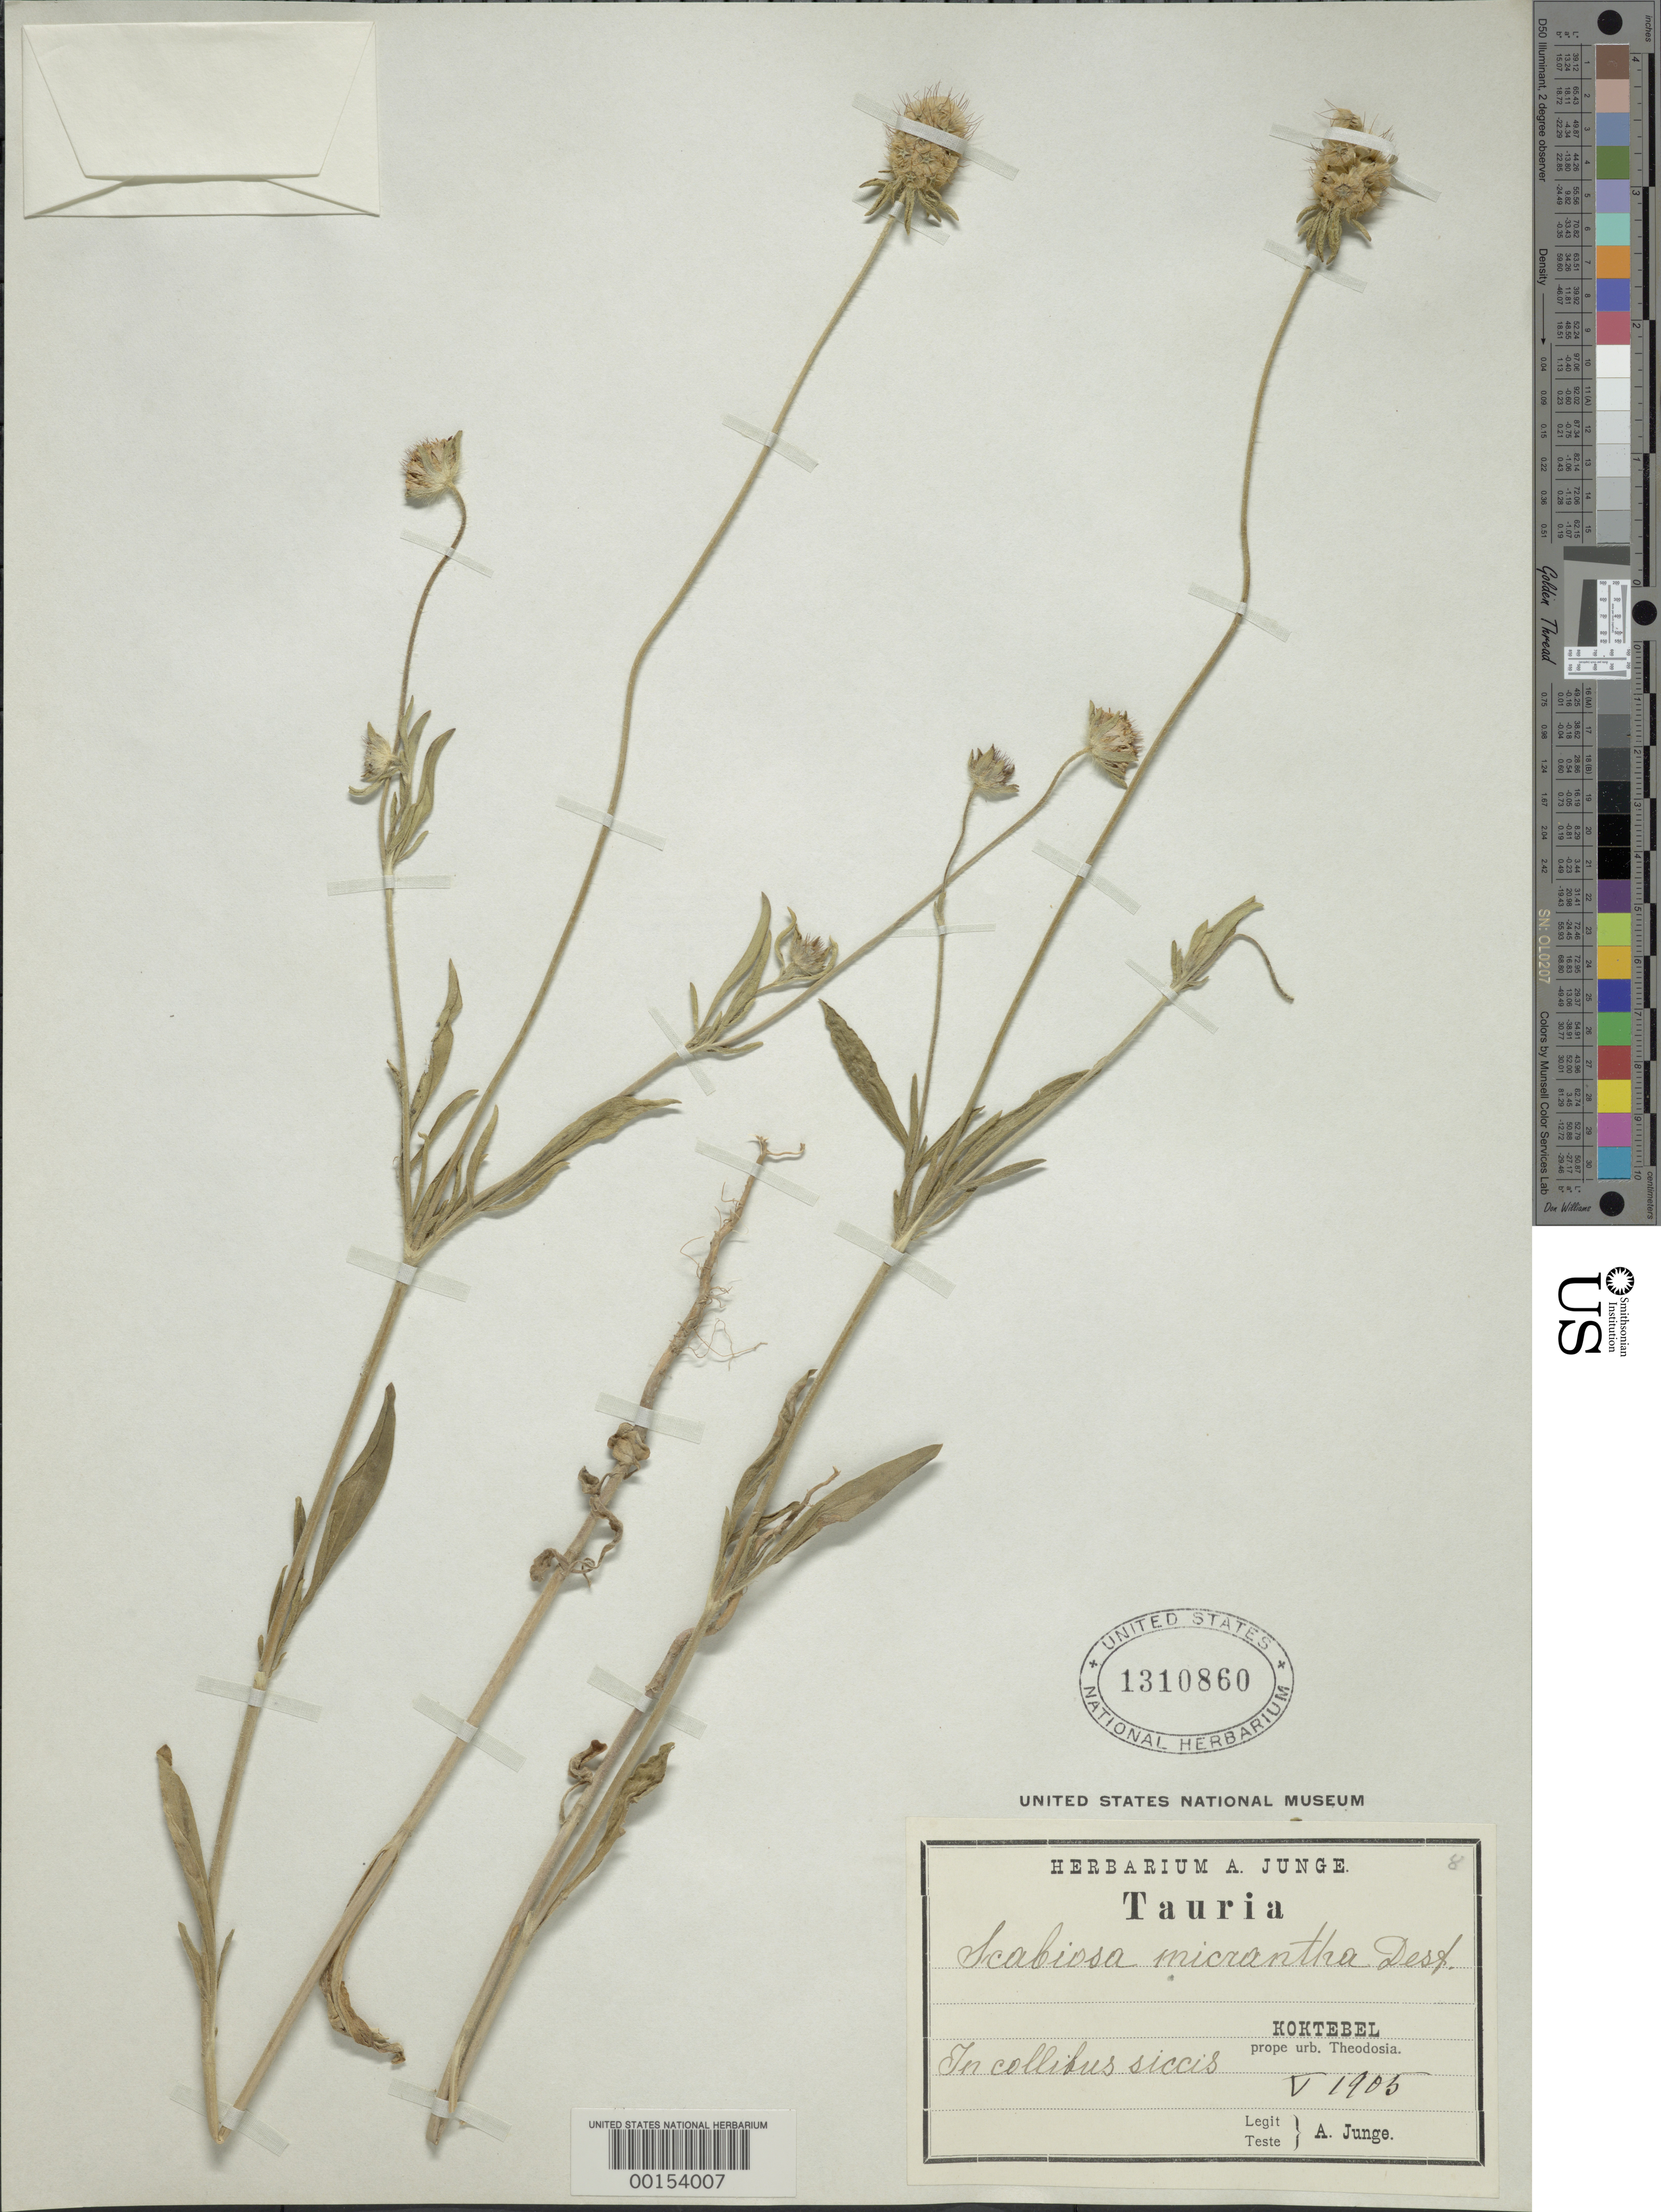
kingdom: Plantae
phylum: Tracheophyta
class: Magnoliopsida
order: Dipsacales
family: Caprifoliaceae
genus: Scabiosa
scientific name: Scabiosa micrantha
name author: Desf.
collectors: A. Junge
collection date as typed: May 1905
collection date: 1905-05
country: Ukraine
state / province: Crimea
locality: Theodosia, Tauria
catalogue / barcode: US 1310860